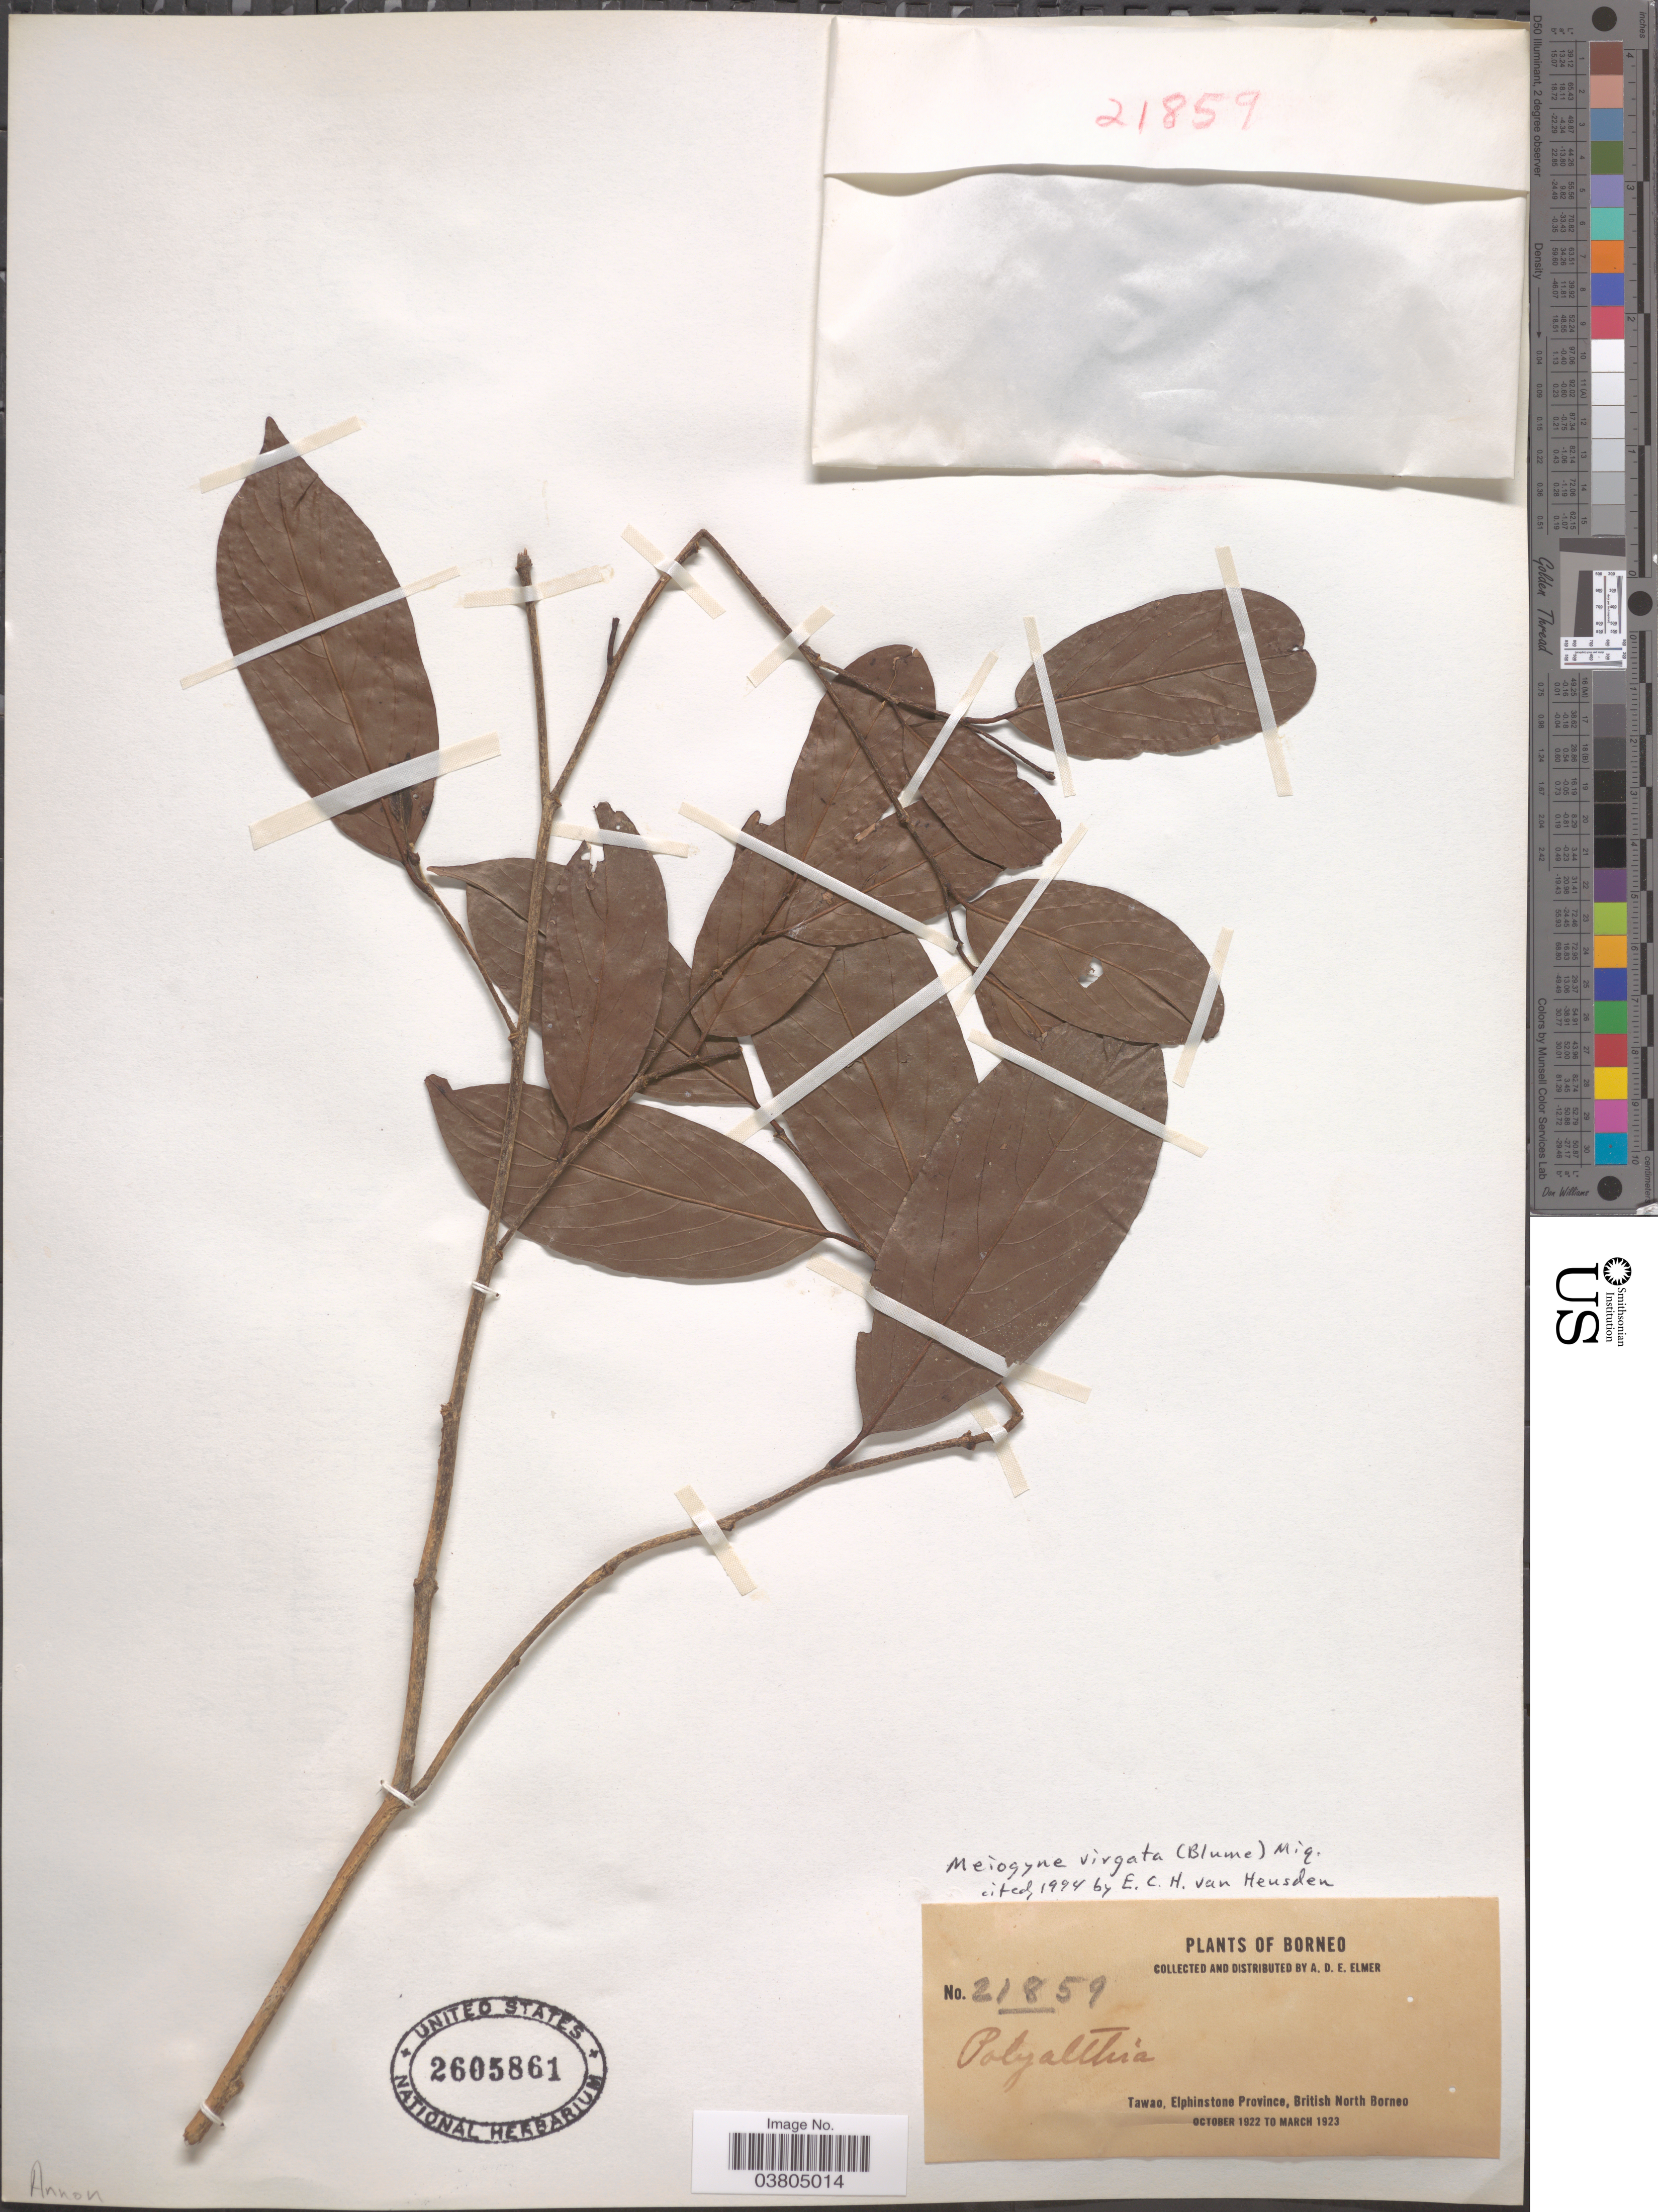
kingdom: Plantae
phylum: Tracheophyta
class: Magnoliopsida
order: Magnoliales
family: Annonaceae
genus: Meiogyne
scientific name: Meiogyne virgata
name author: (Blume) Miq.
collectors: A. D. E. Elmer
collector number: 21859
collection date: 1922-10/1923-03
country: Malaysia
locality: Borneo.Tawao, Elphinstone Province, British North Borneo.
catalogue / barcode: US 2605861